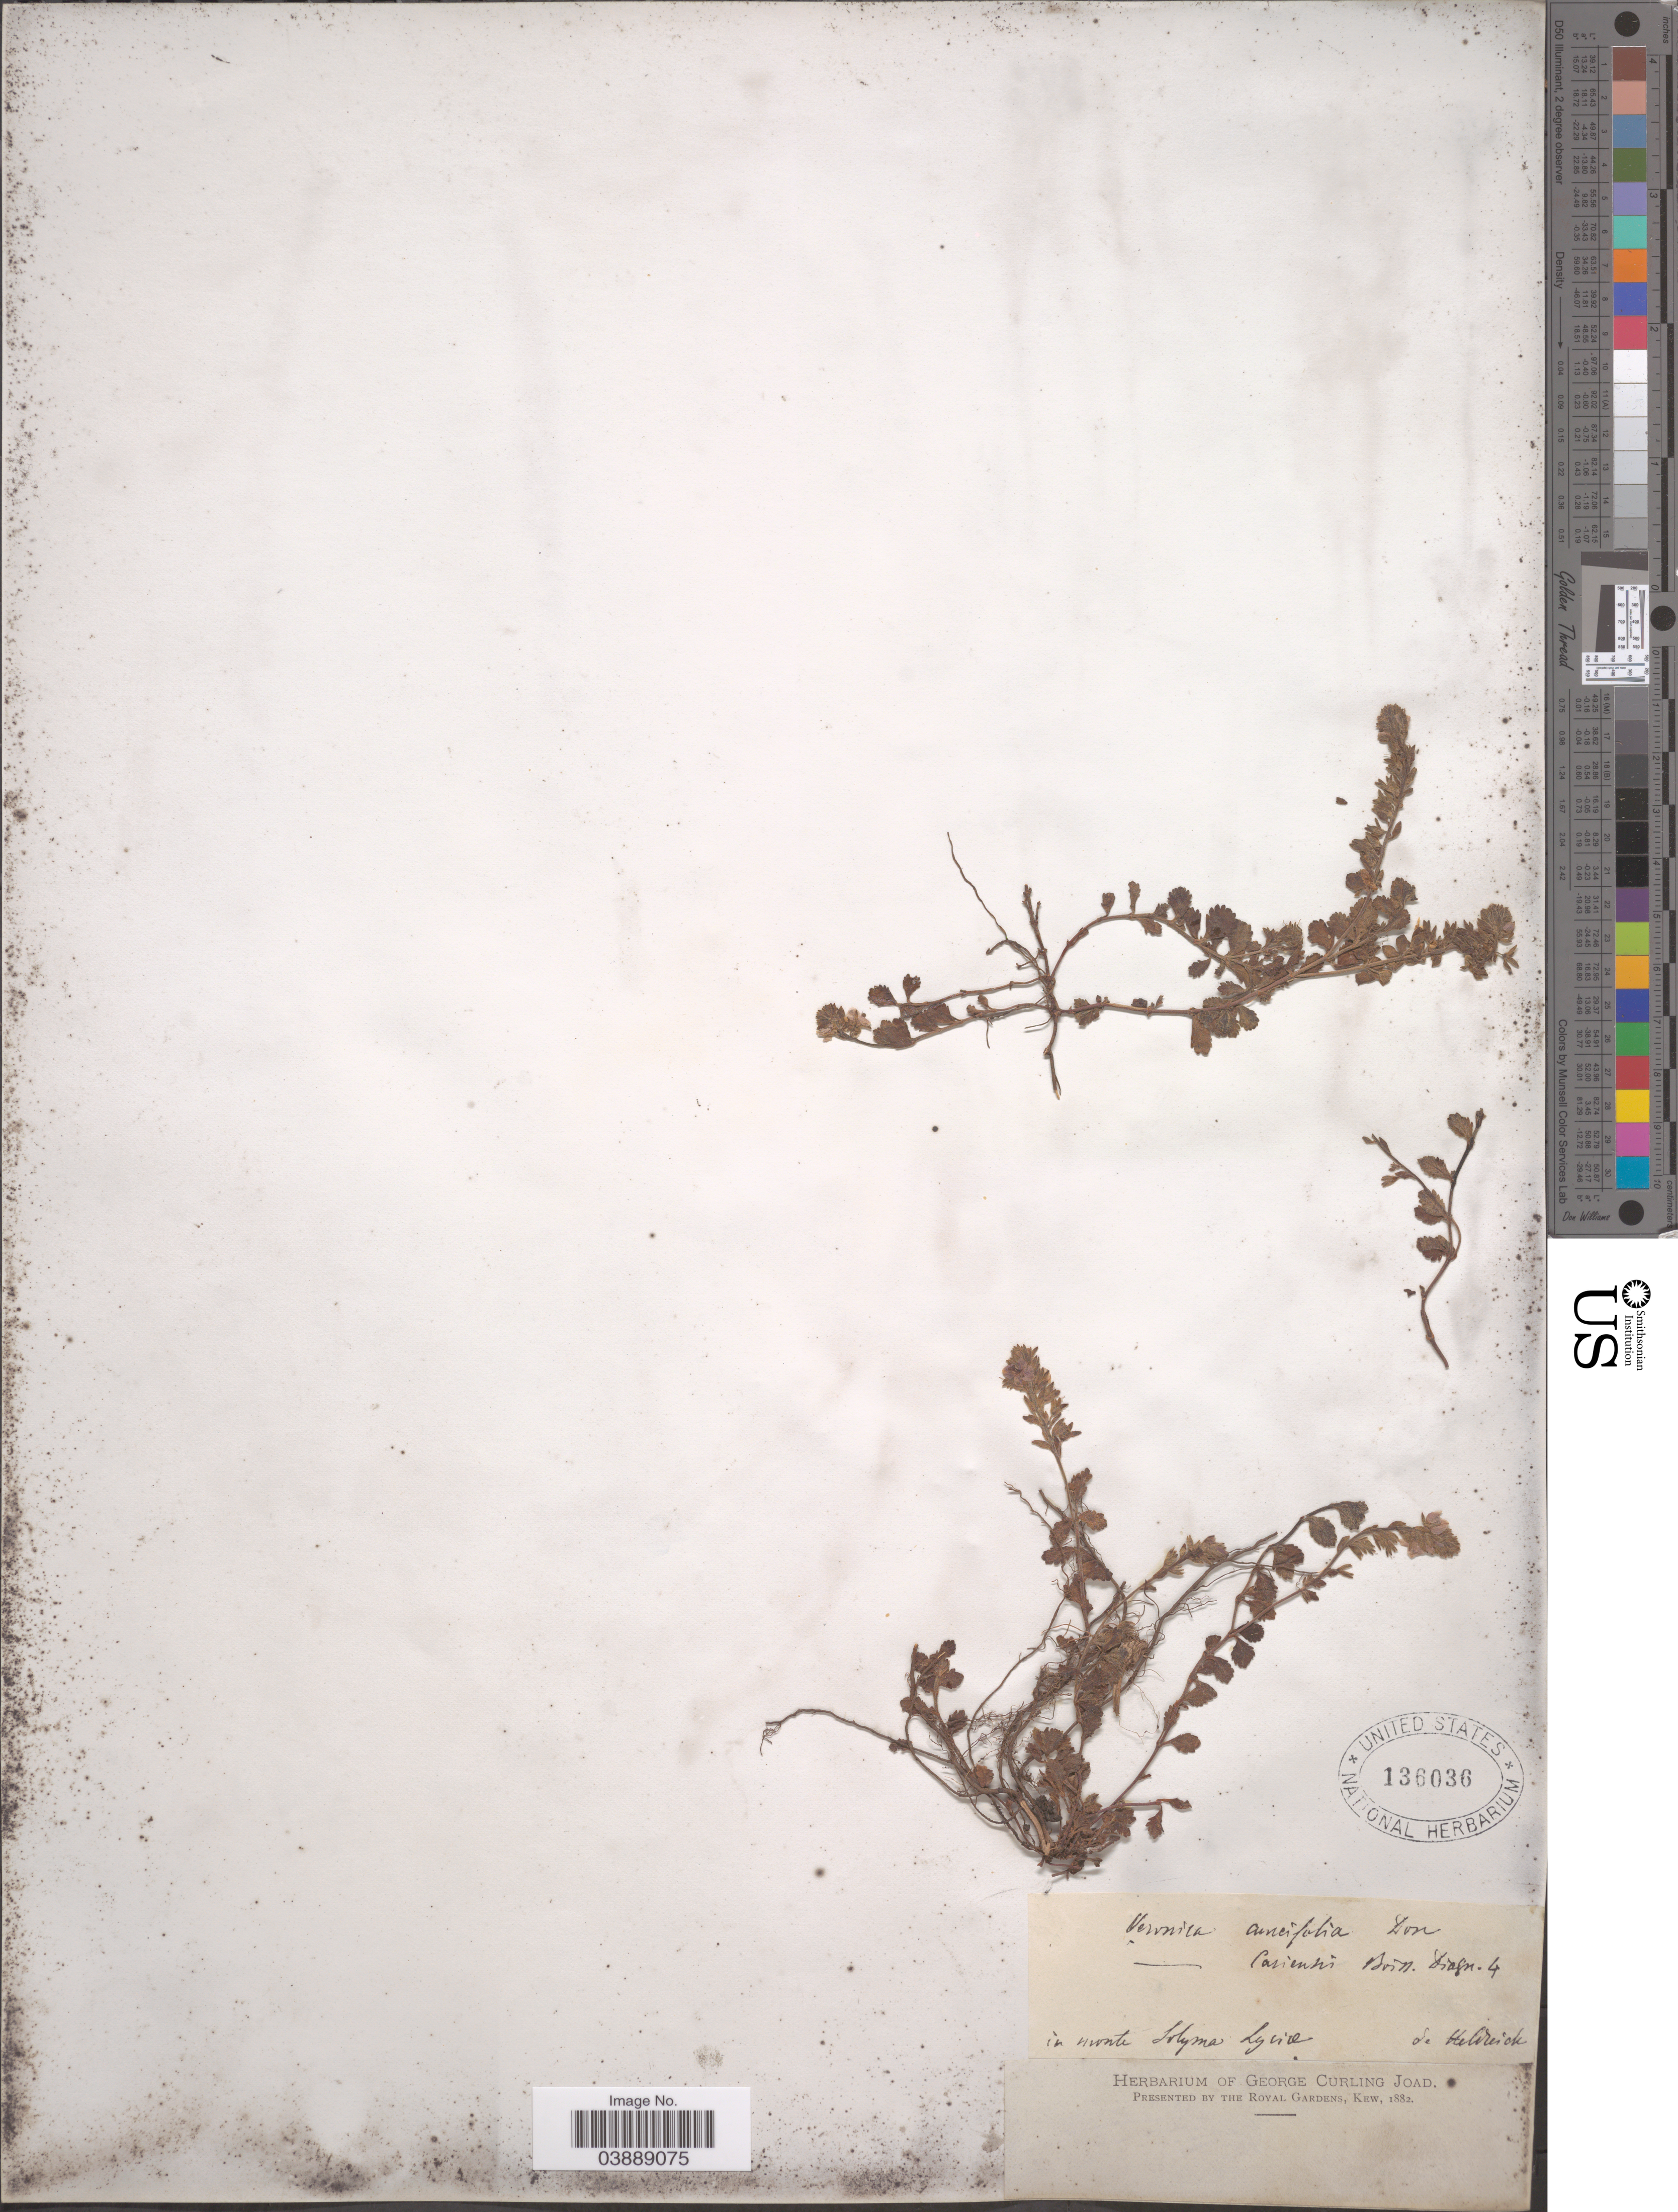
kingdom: Plantae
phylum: Tracheophyta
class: Magnoliopsida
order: Lamiales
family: Plantaginaceae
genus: Veronica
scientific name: Veronica acinifolia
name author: L.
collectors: -. De Heldreich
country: Turkey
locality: In monte Solyma Lycia.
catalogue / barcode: US 136036